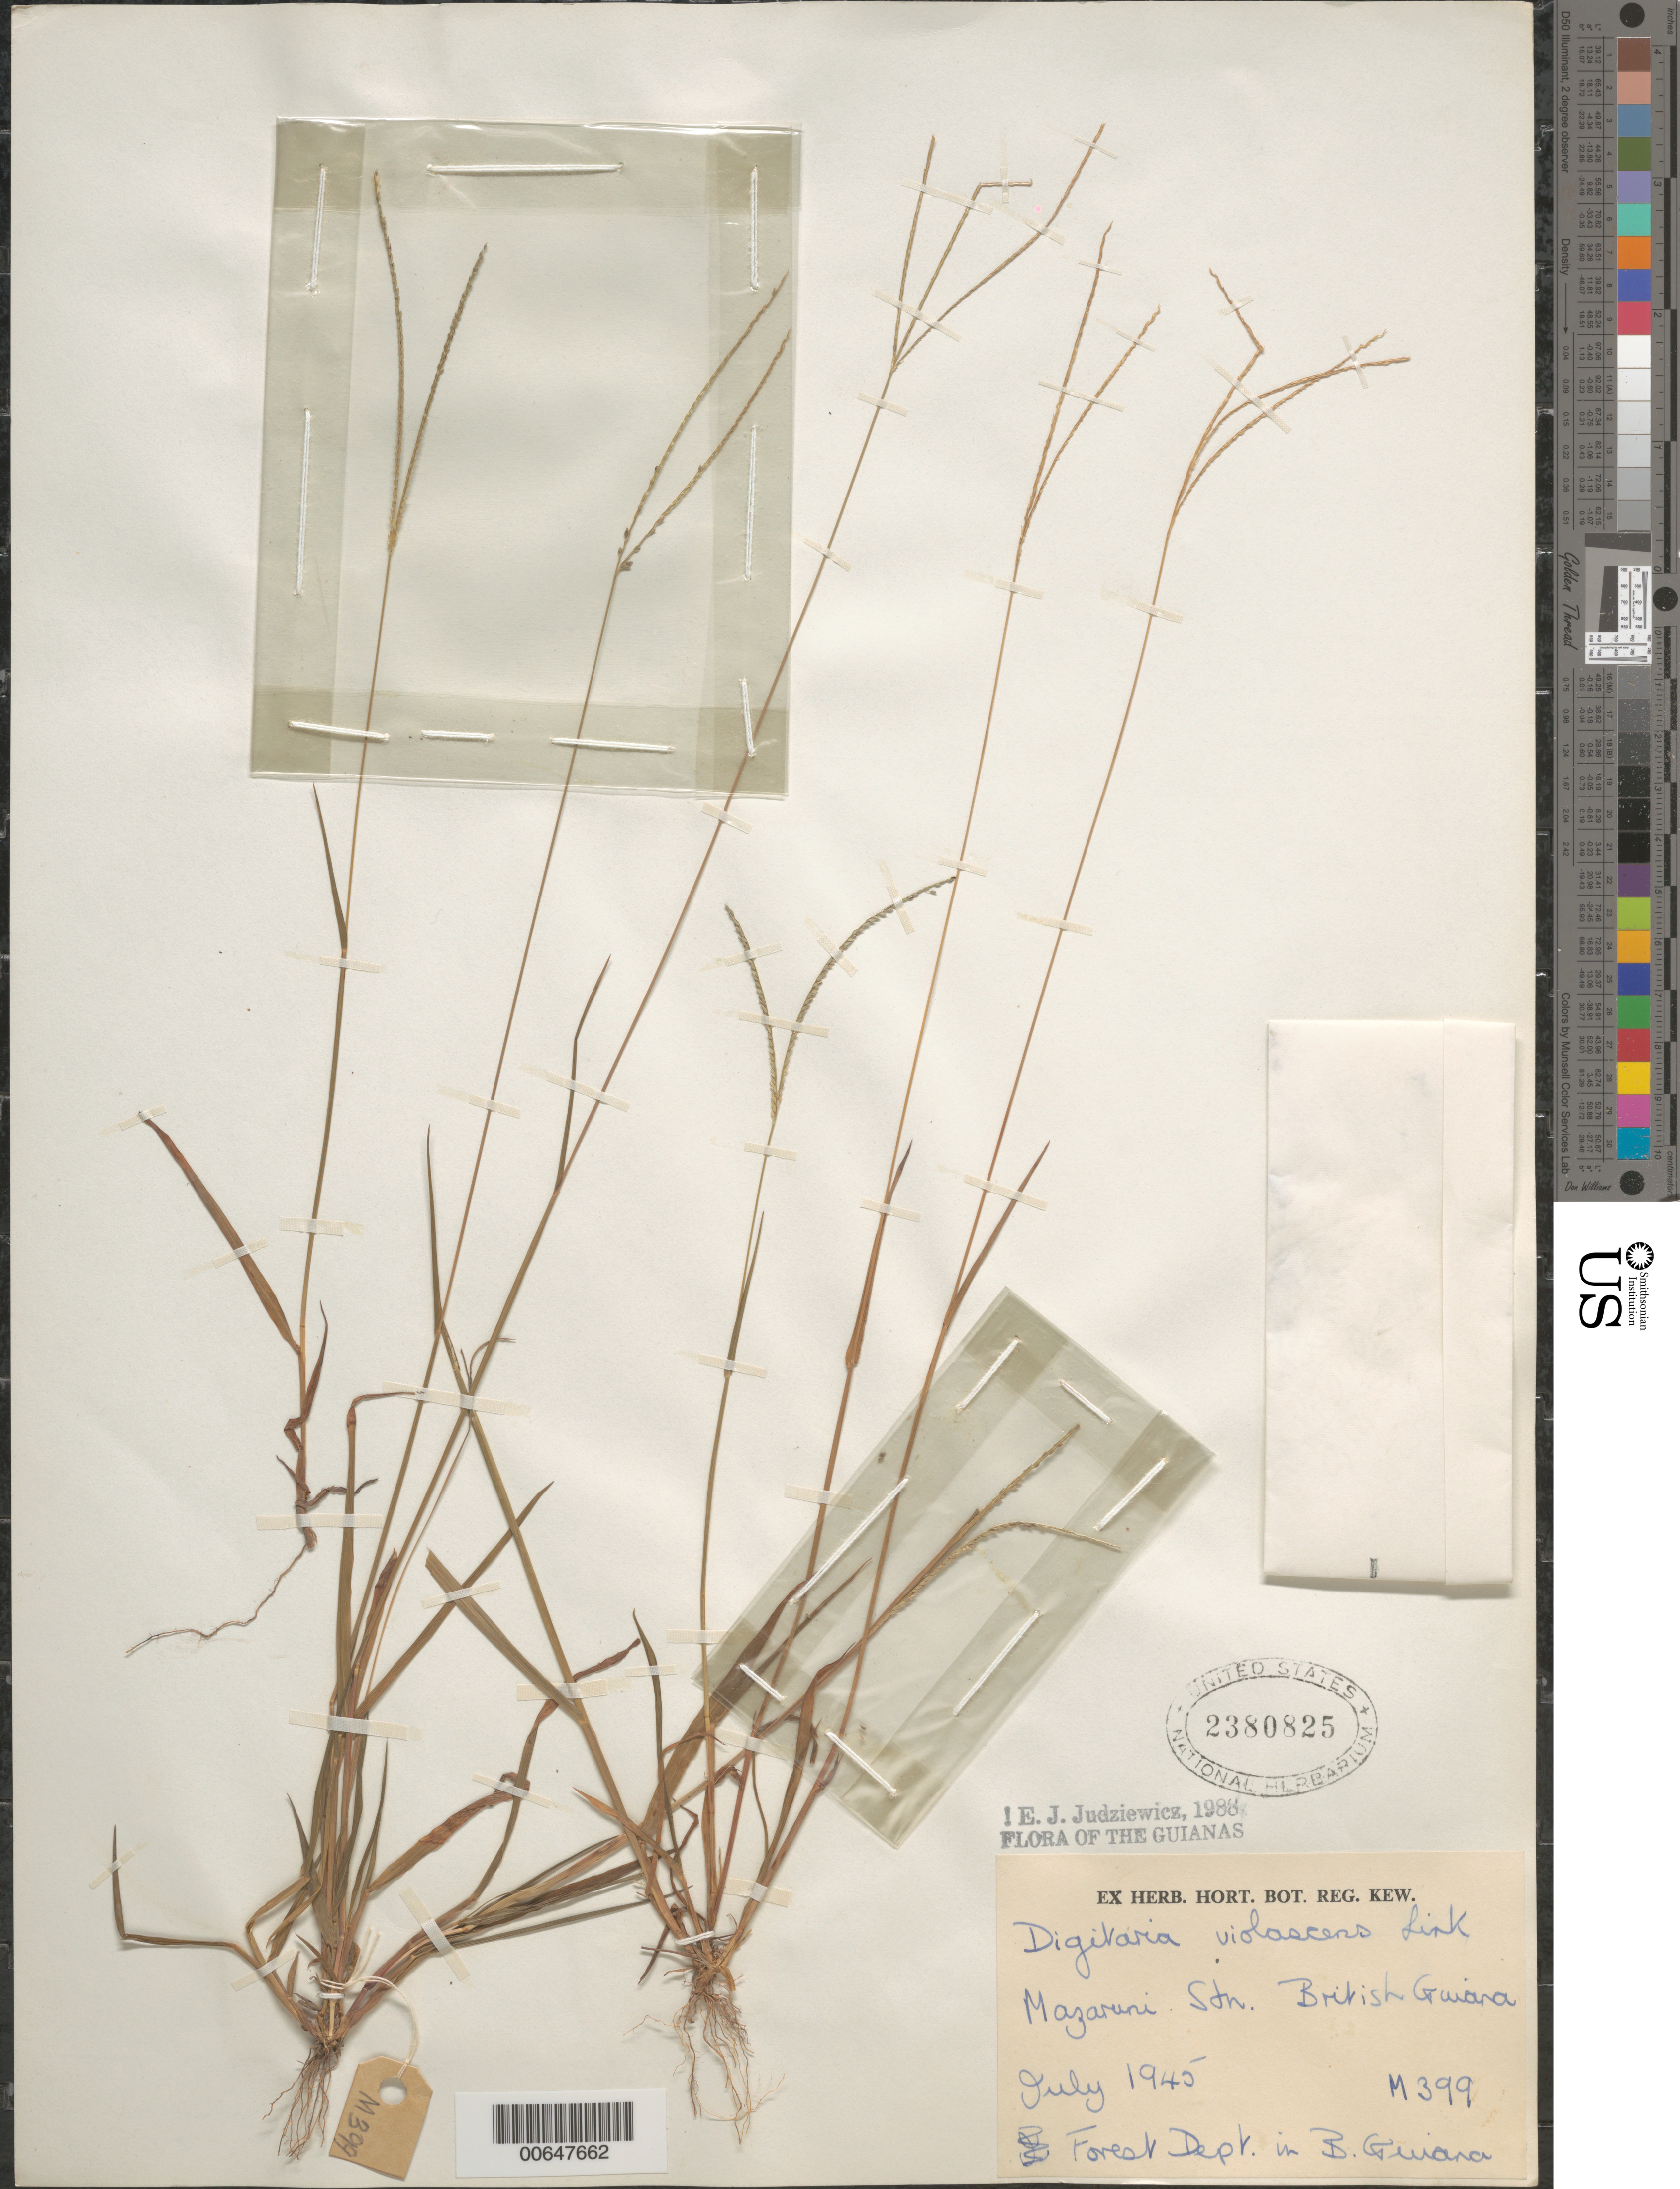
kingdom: Plantae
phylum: Tracheophyta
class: Liliopsida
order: Poales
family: Poaceae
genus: Digitaria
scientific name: Digitaria violascens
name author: Link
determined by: Judziewicz, E. J.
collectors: Forest Dept. B. G. & British Guiana Forestry Dept.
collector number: M 399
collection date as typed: Jul-45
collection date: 1945-07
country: Guyana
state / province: Cuyuni-Mazaruni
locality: Mazaruni Station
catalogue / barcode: US 2380825